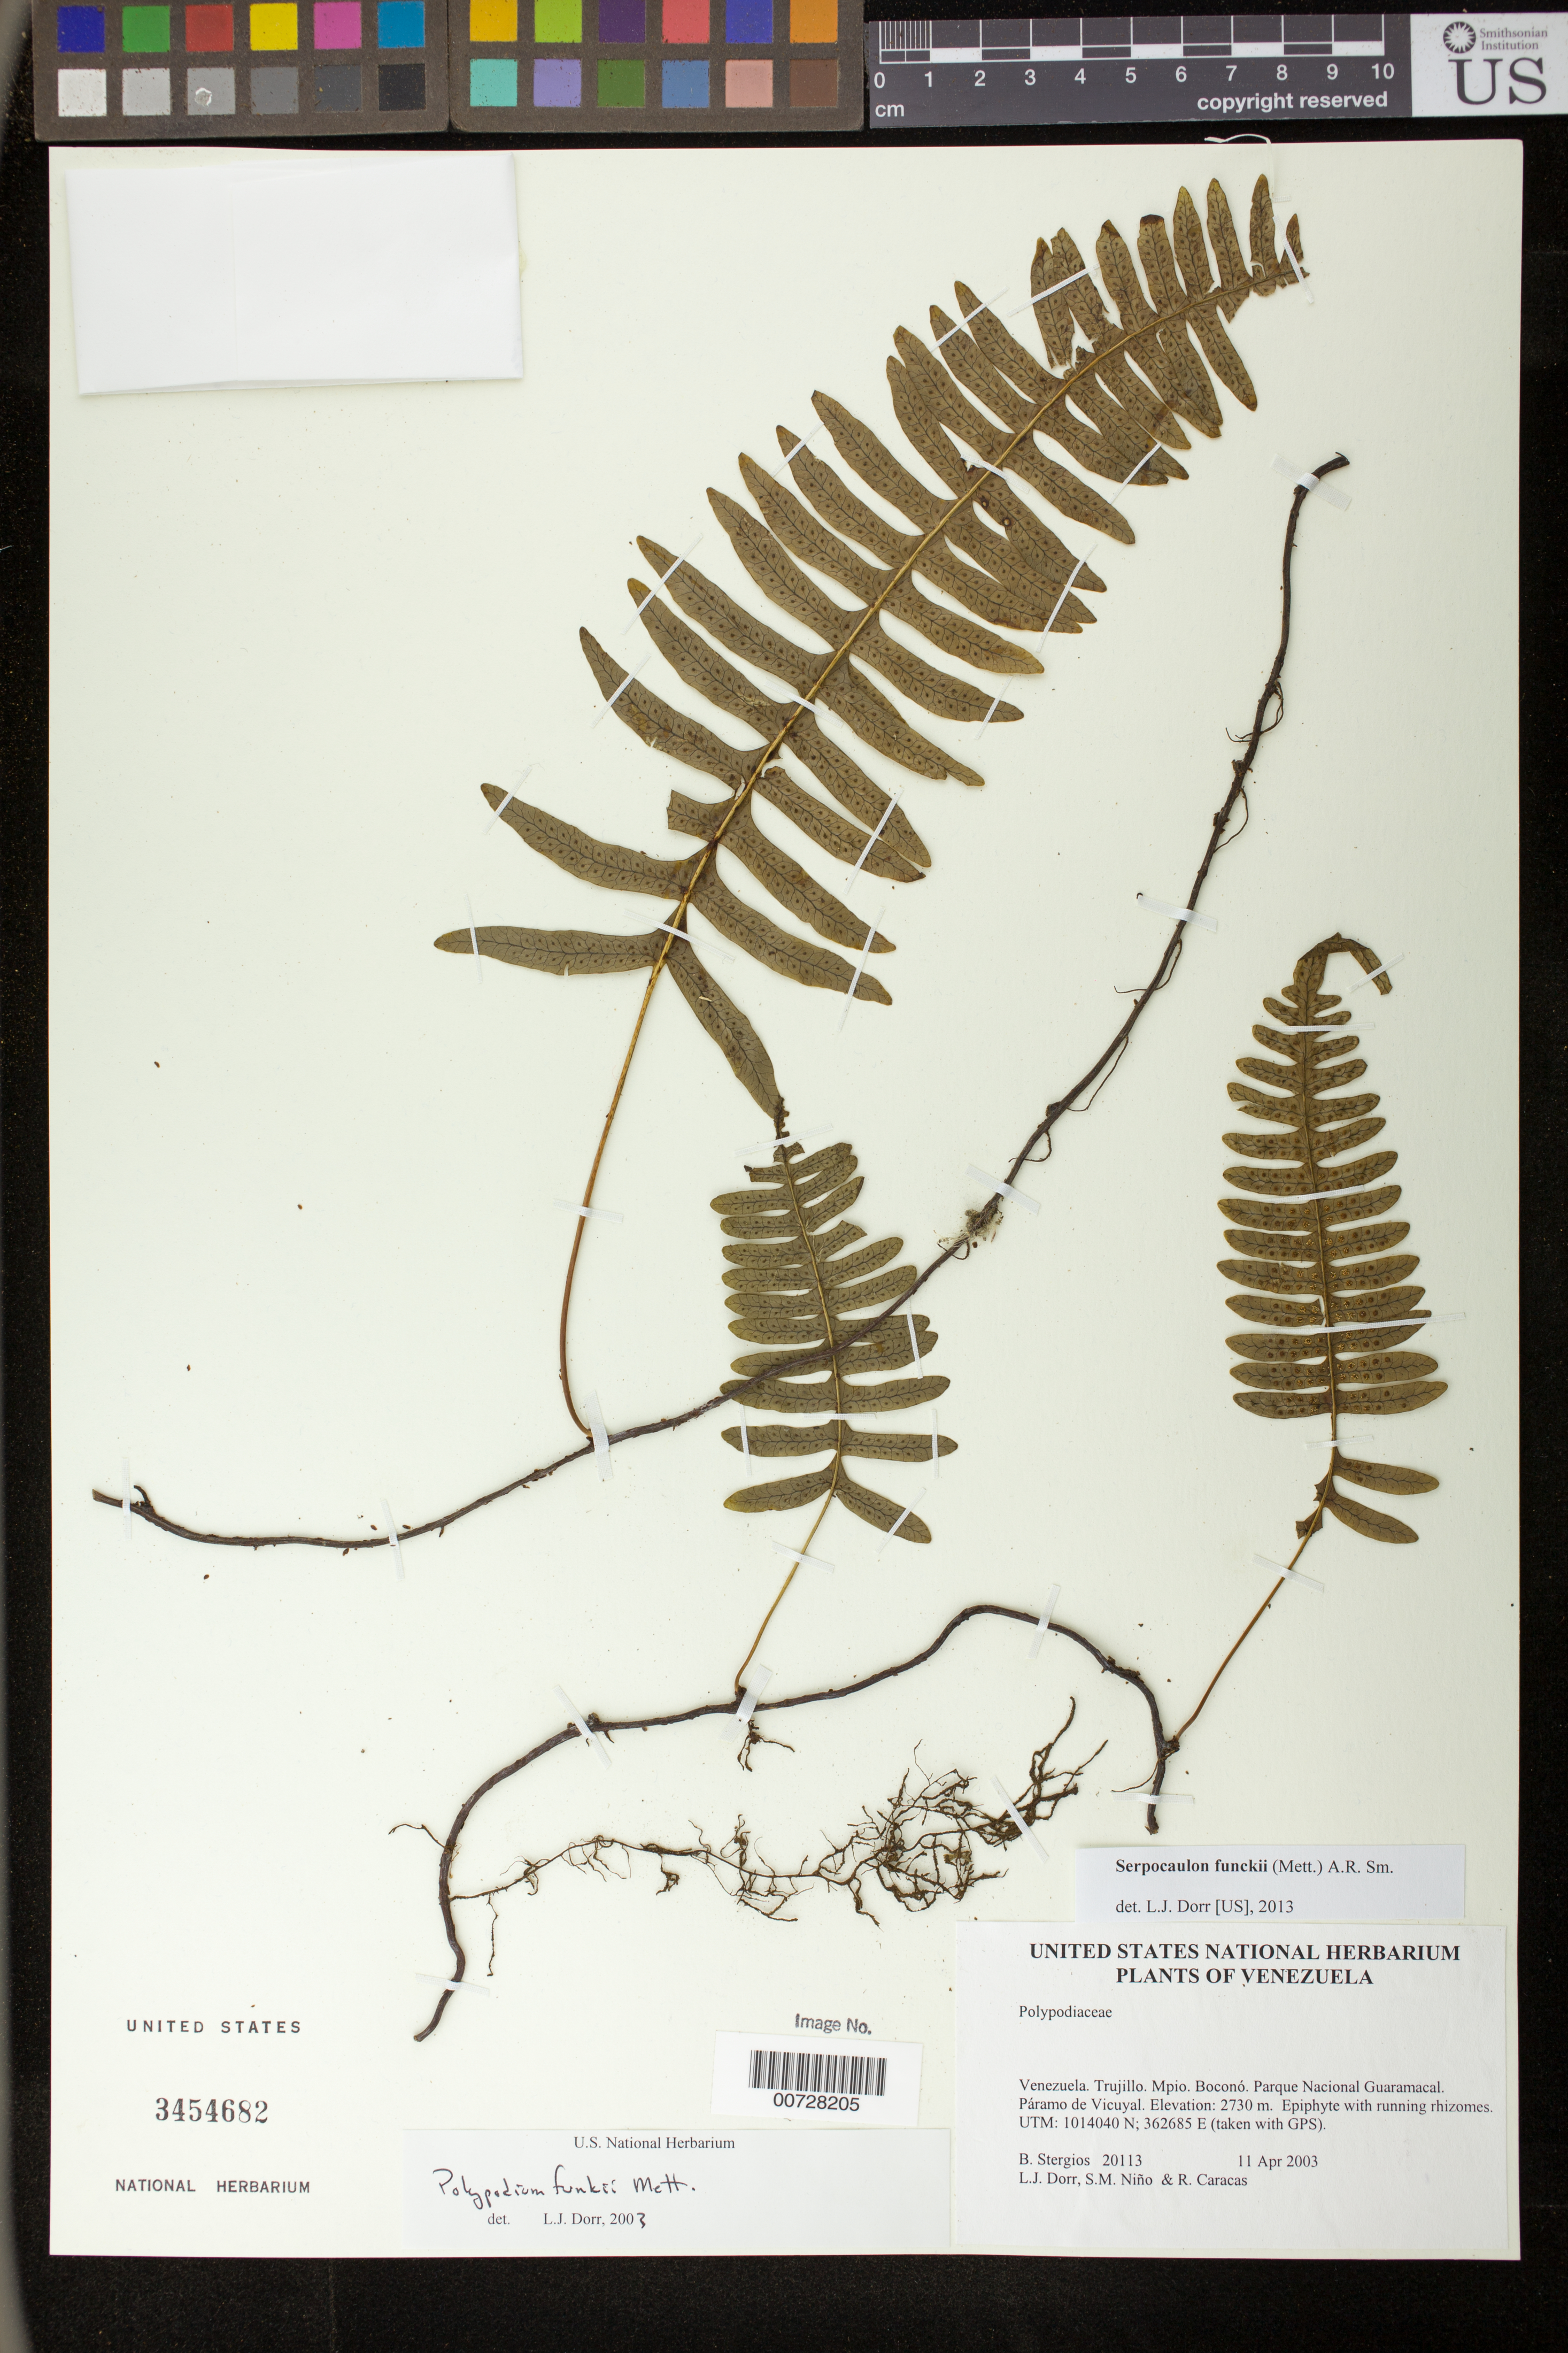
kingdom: Plantae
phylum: Tracheophyta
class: Polypodiopsida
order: Polypodiales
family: Polypodiaceae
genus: Serpocaulon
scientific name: Serpocaulon funckii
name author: (Mett.) A.R. Sm.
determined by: Dorr, L. J., (BOT), Smithsonian Institution - National Museum of Natural History (UNITED STATES)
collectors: B. G. Stergios, L. J. Dorr, S. M. Niño & R. Caracas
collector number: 20113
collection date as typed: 11 Apr 2003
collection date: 2003-04-11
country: Venezuela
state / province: Trujillo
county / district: Boconó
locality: Parque Nacional Guaramacal. Páramo de Vicuyal.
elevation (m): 2730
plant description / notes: NY, PORT, UC, US, VEN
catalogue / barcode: US 3454682